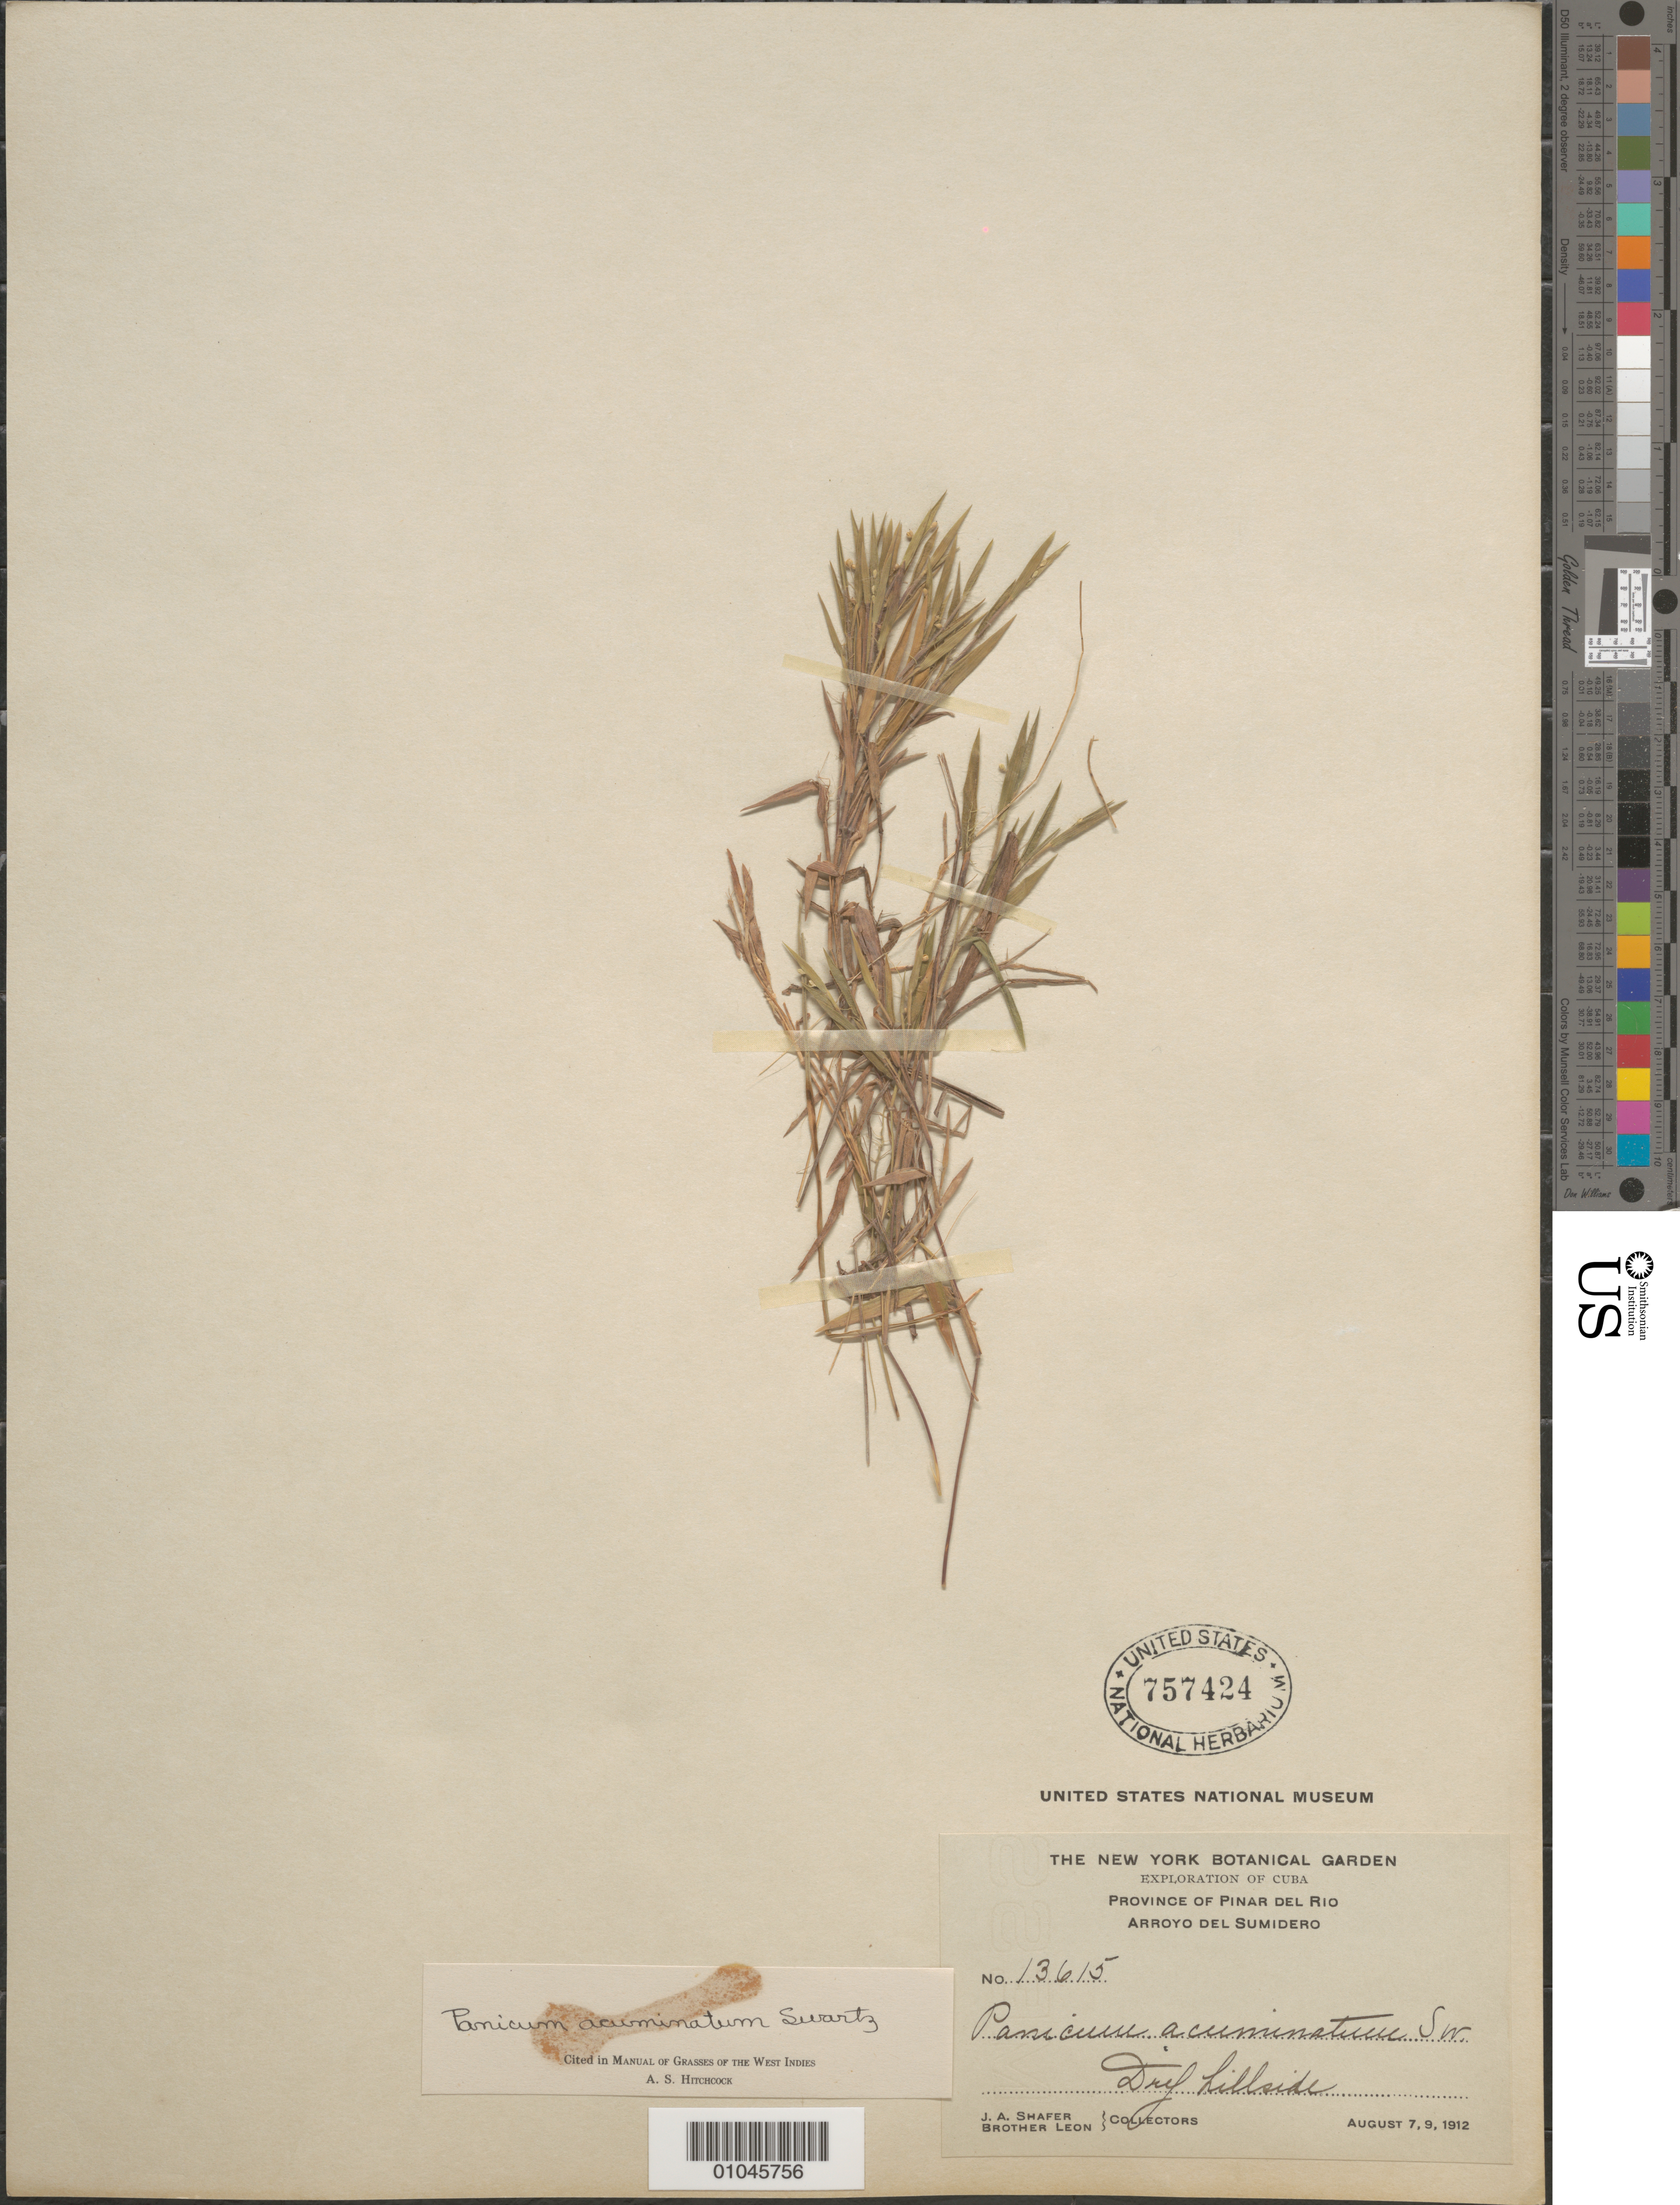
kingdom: Plantae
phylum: Tracheophyta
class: Liliopsida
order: Poales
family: Poaceae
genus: Panicum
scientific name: Panicum acuminatum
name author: Sw.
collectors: J. A. Shafer, J. A. Shafer & Bro. León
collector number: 13615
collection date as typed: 07 Aug 1912 to 09 Aug 1912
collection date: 1912-08-07/1912-08-09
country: Cuba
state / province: Pinar del Rio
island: Cuba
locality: Dry hillside Arroyo del Sumidero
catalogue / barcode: US 757424